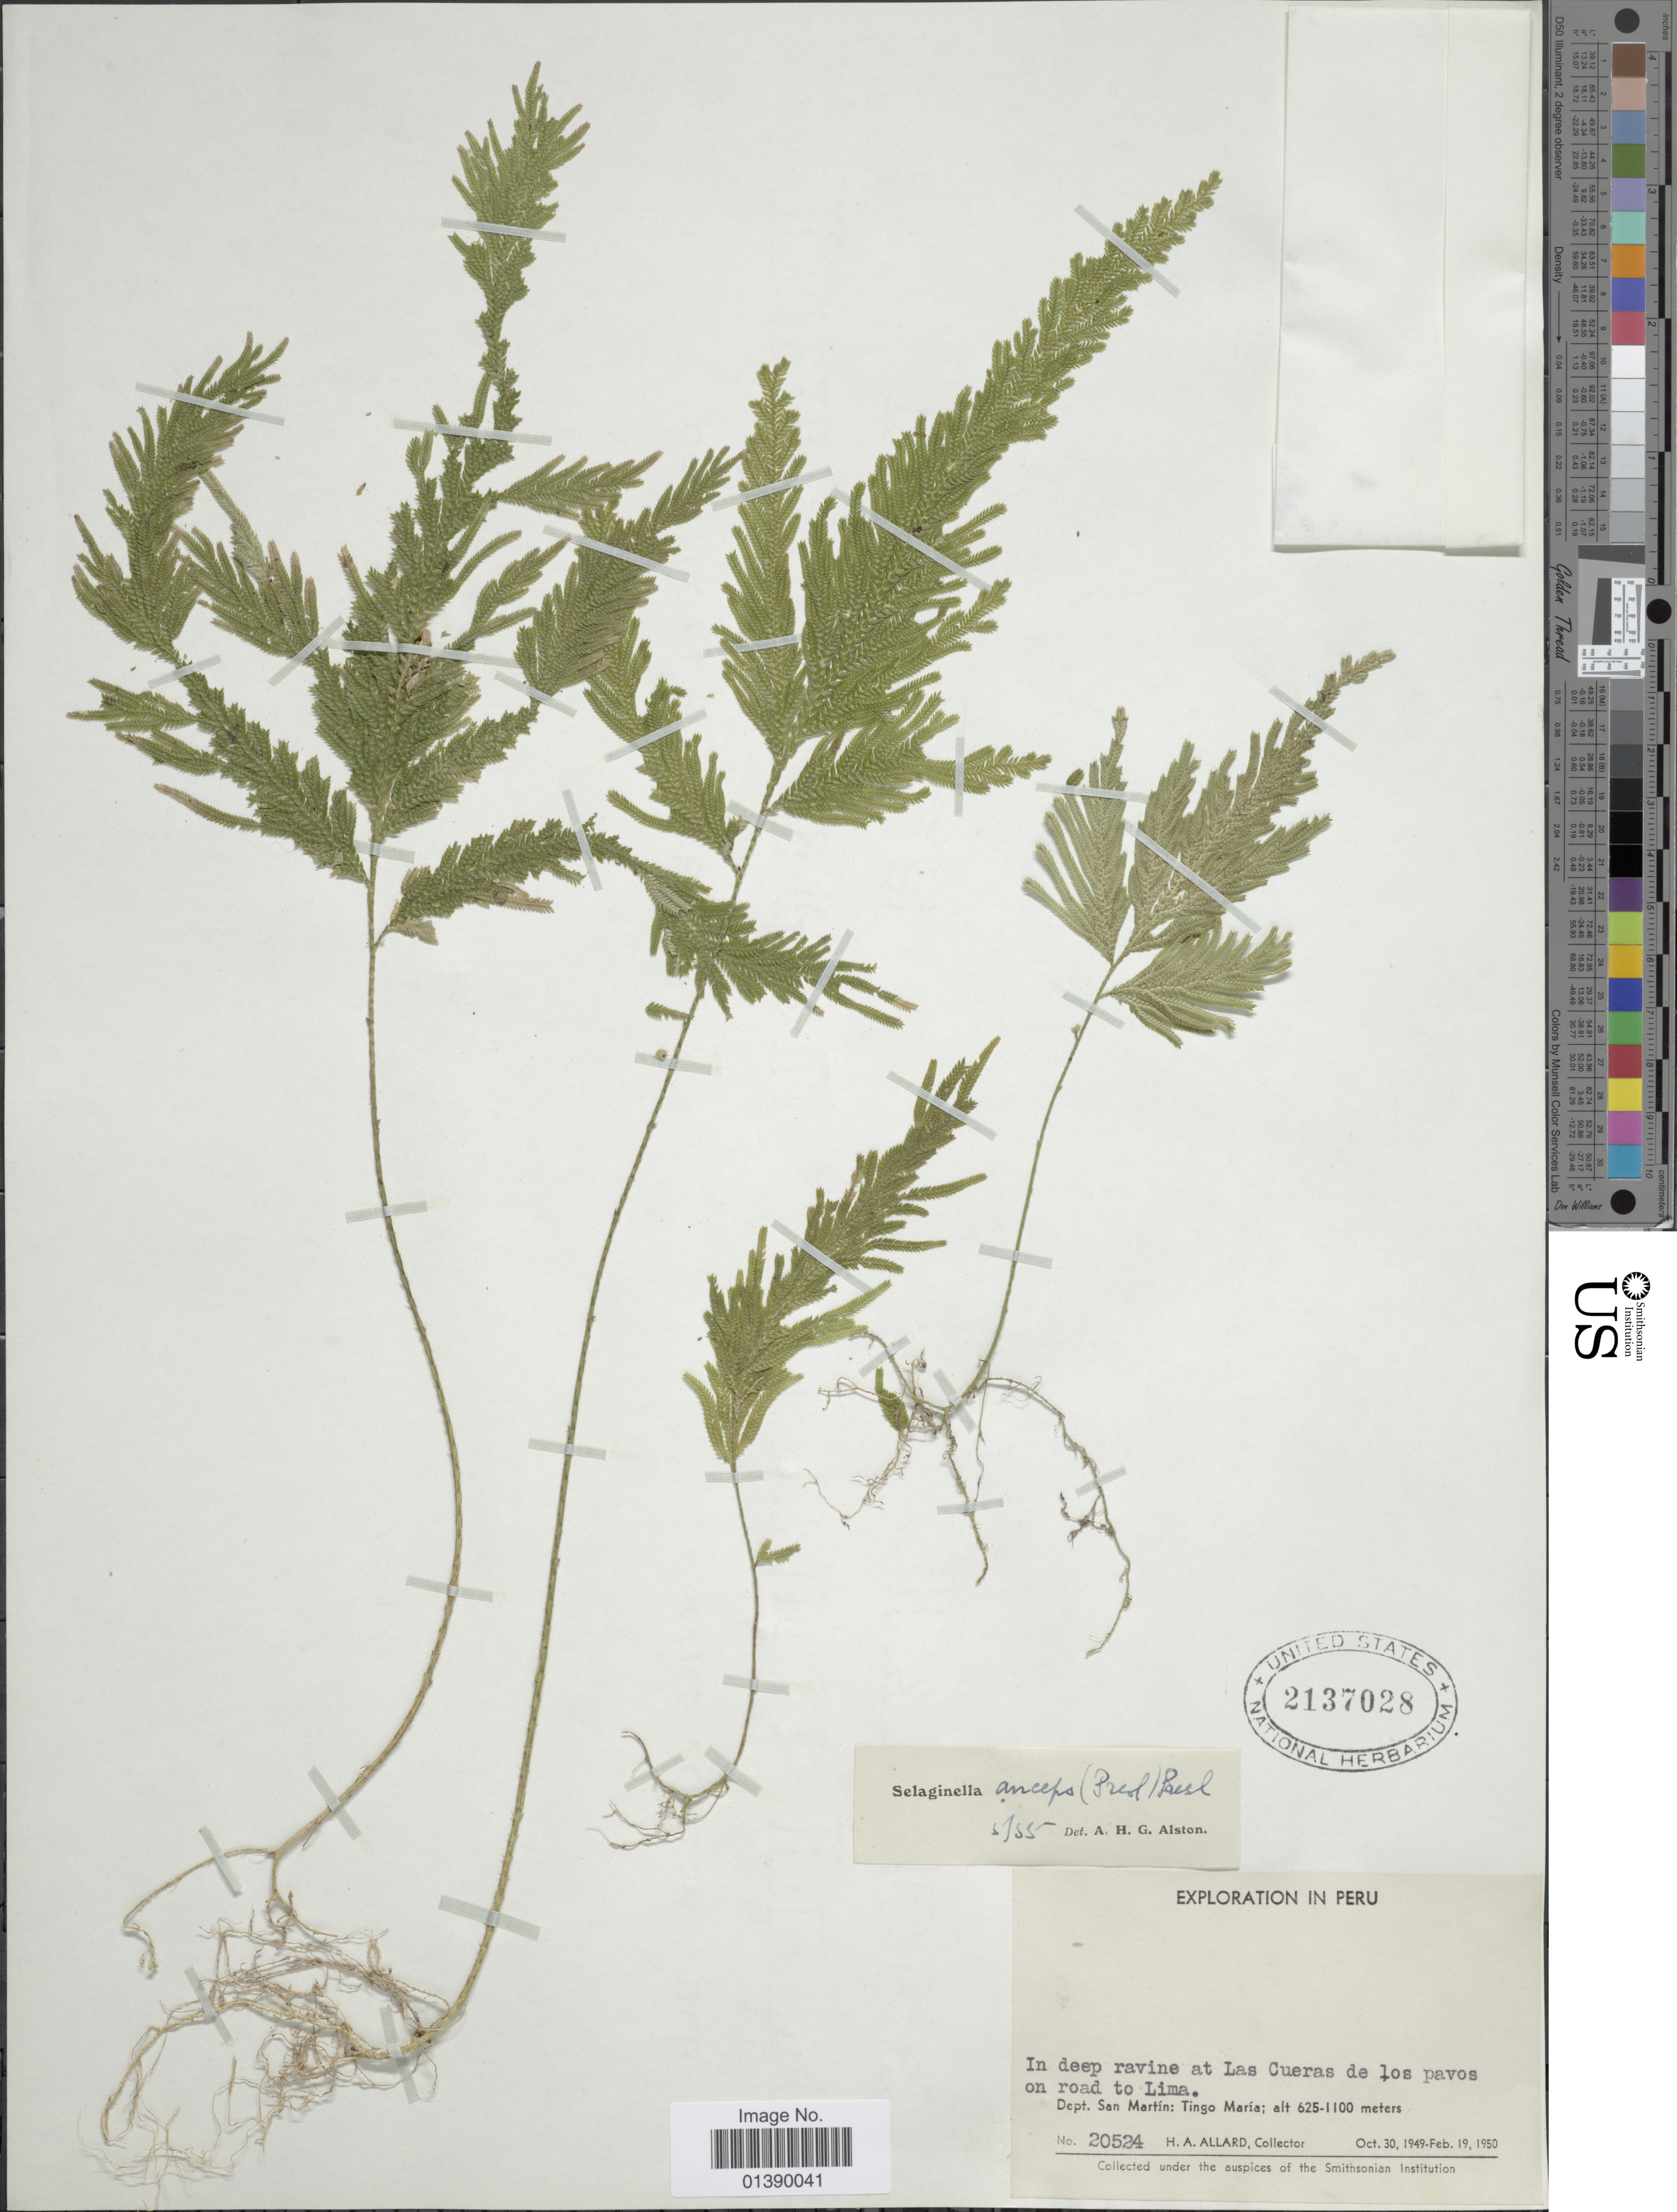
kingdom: Plantae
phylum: Tracheophyta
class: Lycopodiopsida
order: Selaginellales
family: Selaginellaceae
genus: Selaginella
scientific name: Selaginella anceps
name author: (C. Presl)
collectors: H. A. Allard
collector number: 20524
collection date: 1949-10-30/1950-02-19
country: Peru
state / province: San Martín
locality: In deep ravine at Las Cuernas de los pavos on road to Lima, Tingo María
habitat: in deep ravine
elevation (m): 625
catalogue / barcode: US 2137028